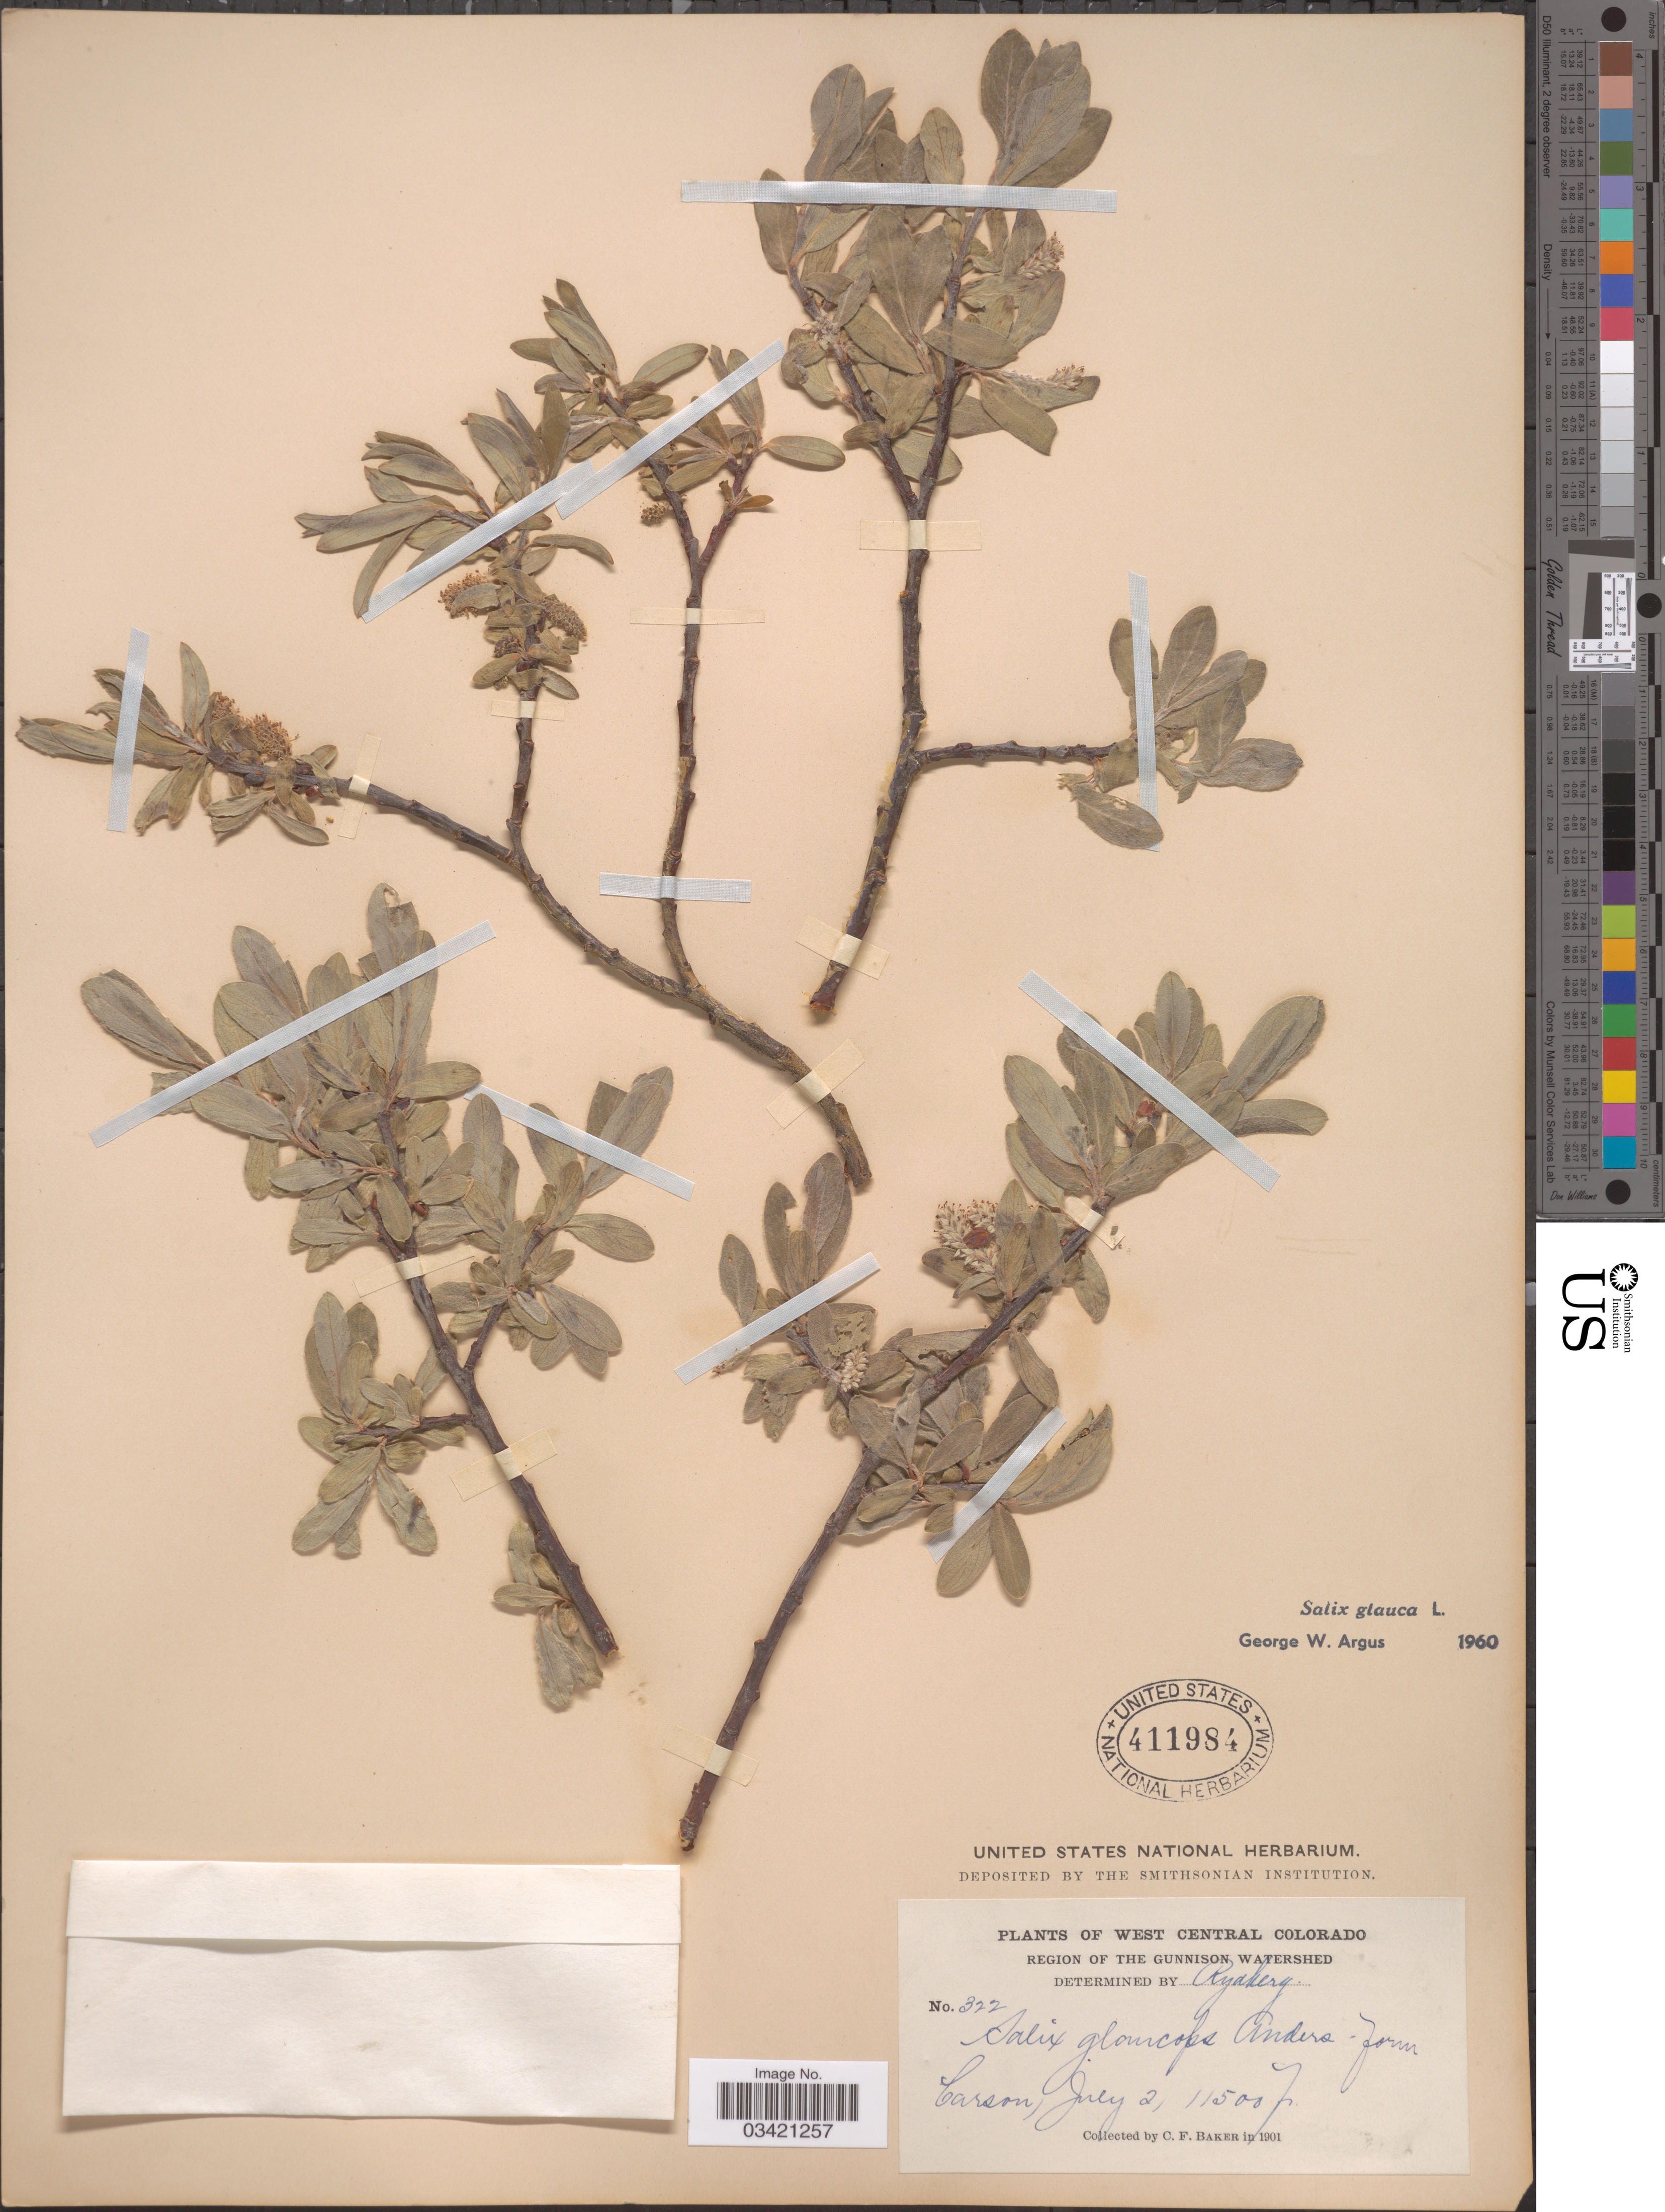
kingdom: Plantae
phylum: Tracheophyta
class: Magnoliopsida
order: Malpighiales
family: Salicaceae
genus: Salix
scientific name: Salix glauca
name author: L.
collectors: C. F. Baker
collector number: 322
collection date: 1901-07-02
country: United States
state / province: Colorado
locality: West Central Colorado. Region of the Gunnison Watershed. Carson.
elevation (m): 3505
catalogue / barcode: US 411984